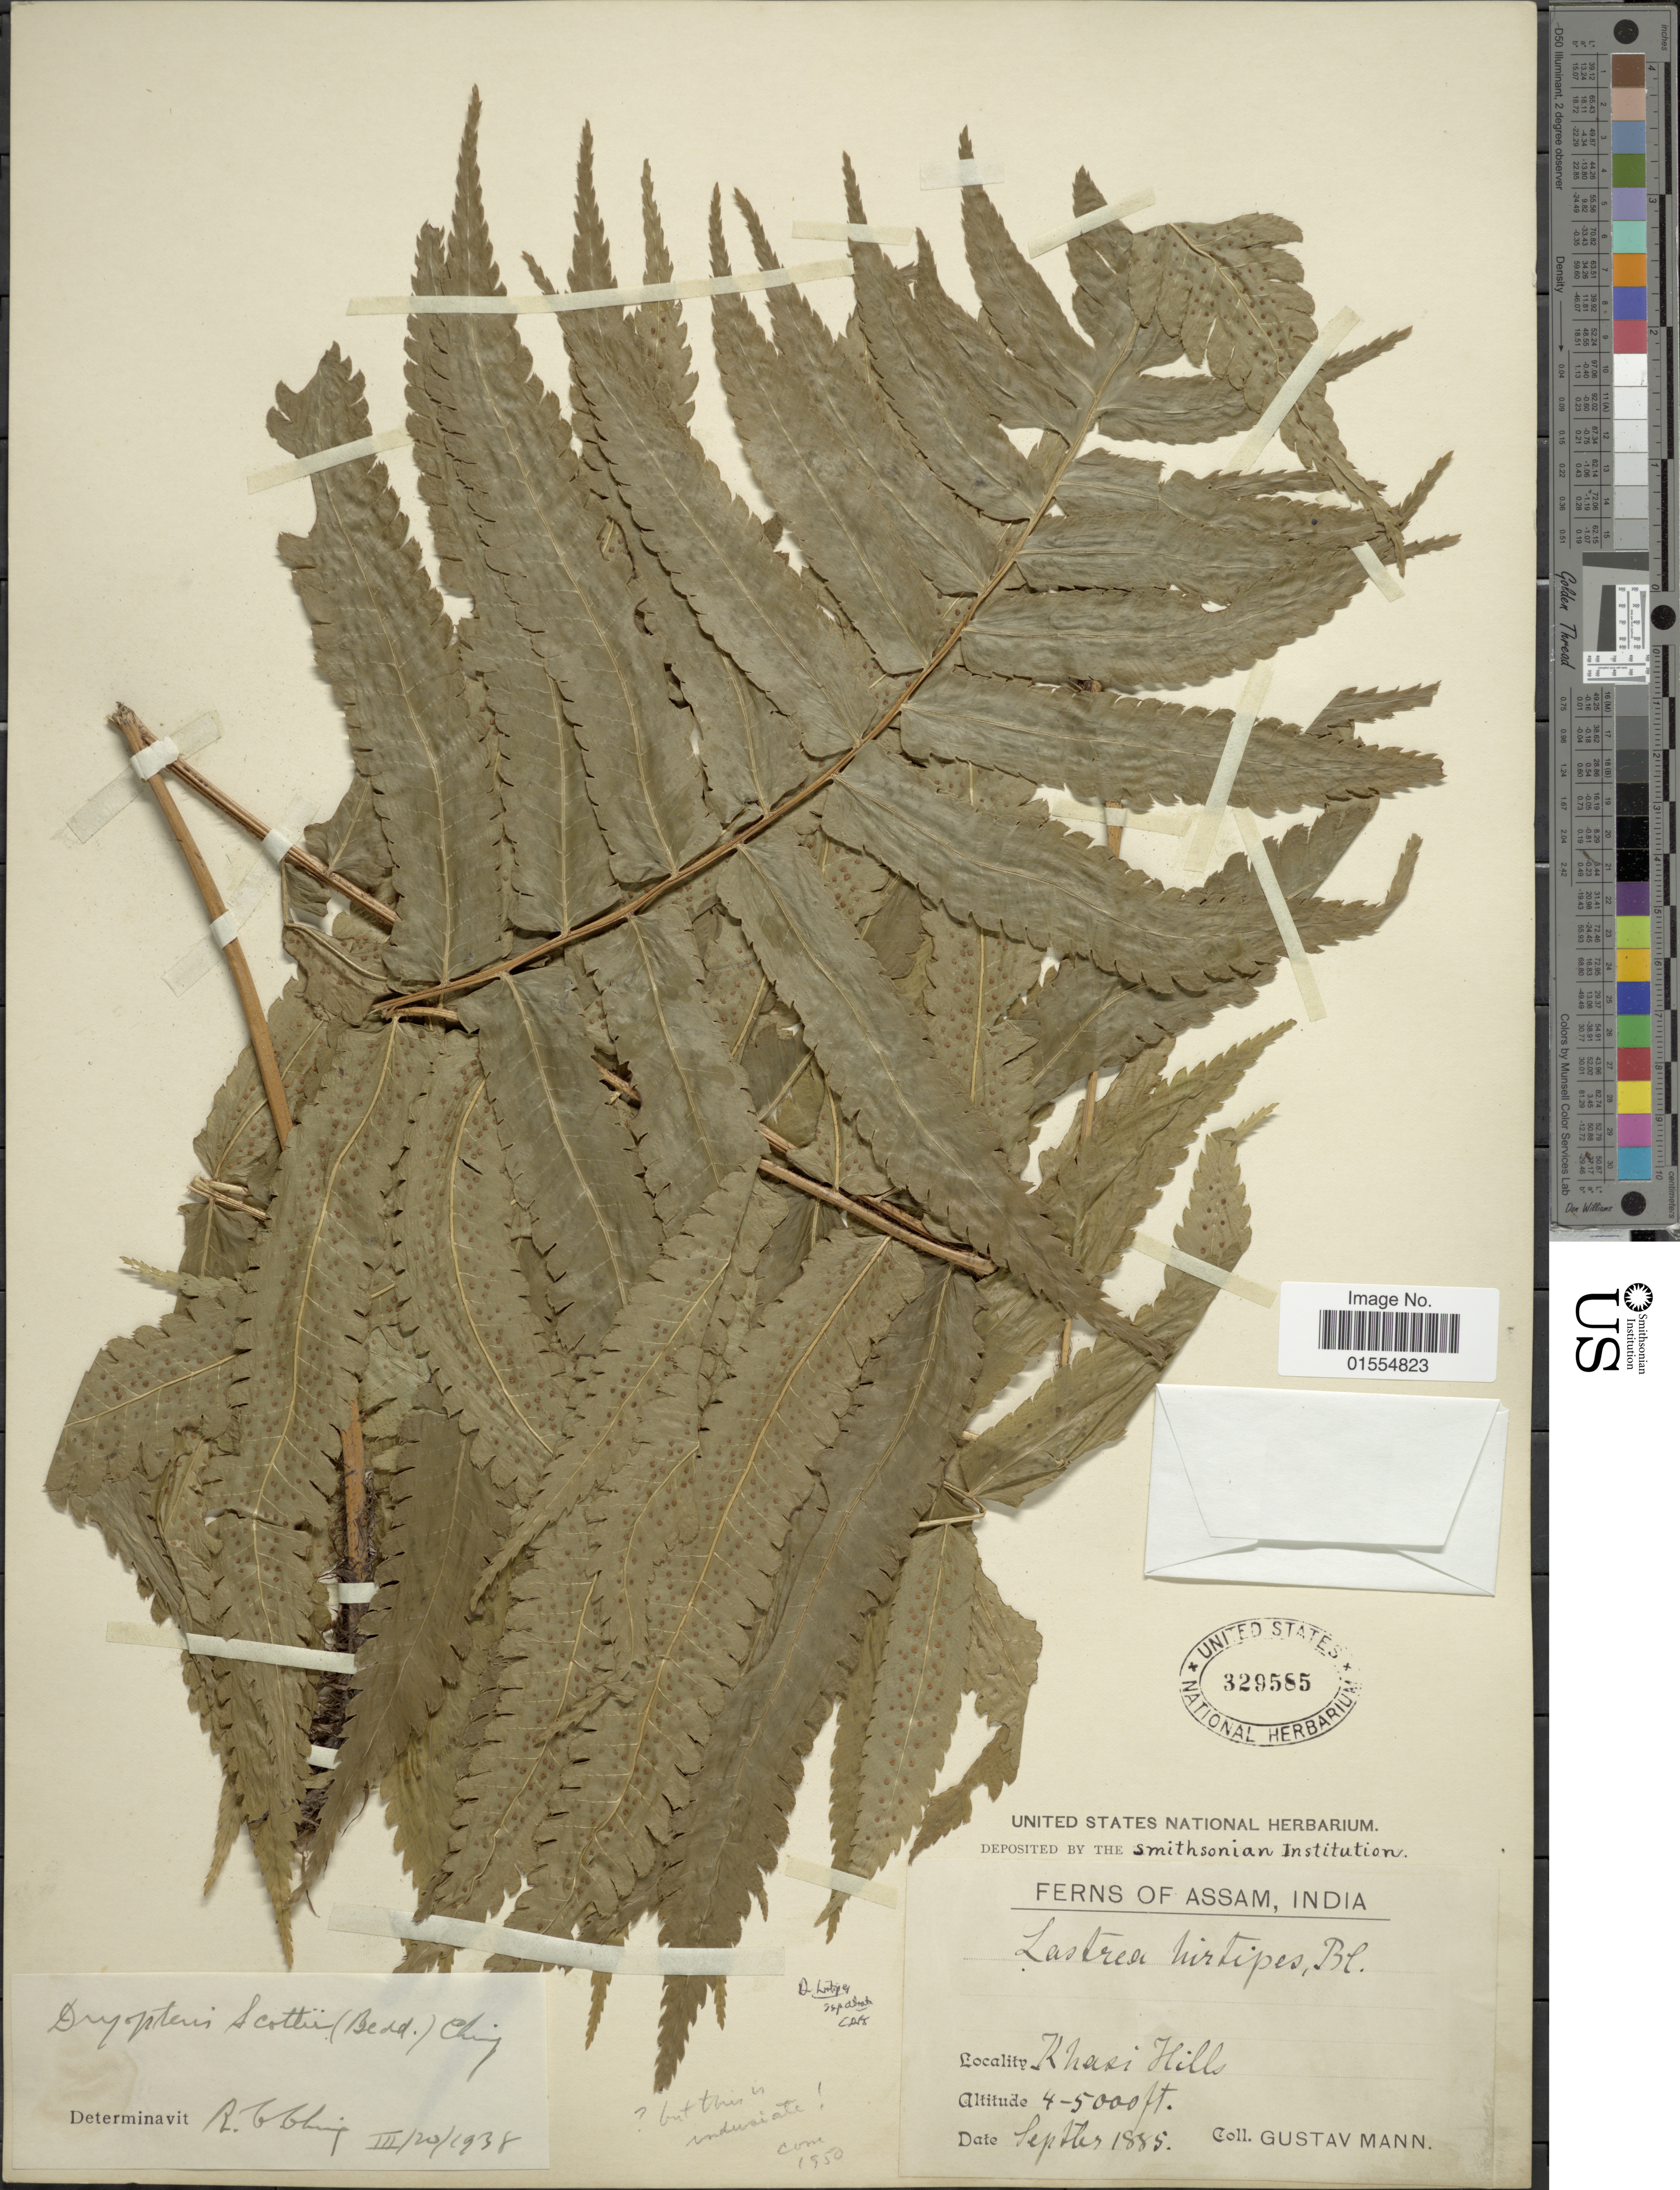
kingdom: Plantae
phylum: Tracheophyta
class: Polypodiopsida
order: Polypodiales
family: Dryopteridaceae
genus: Dryopteris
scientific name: Dryopteris scottii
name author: (Bedd.) Ching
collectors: G. Mann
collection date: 1885-09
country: India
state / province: Meghalaya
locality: Assam, India, Khasi Hills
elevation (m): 1219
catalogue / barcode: US 329585